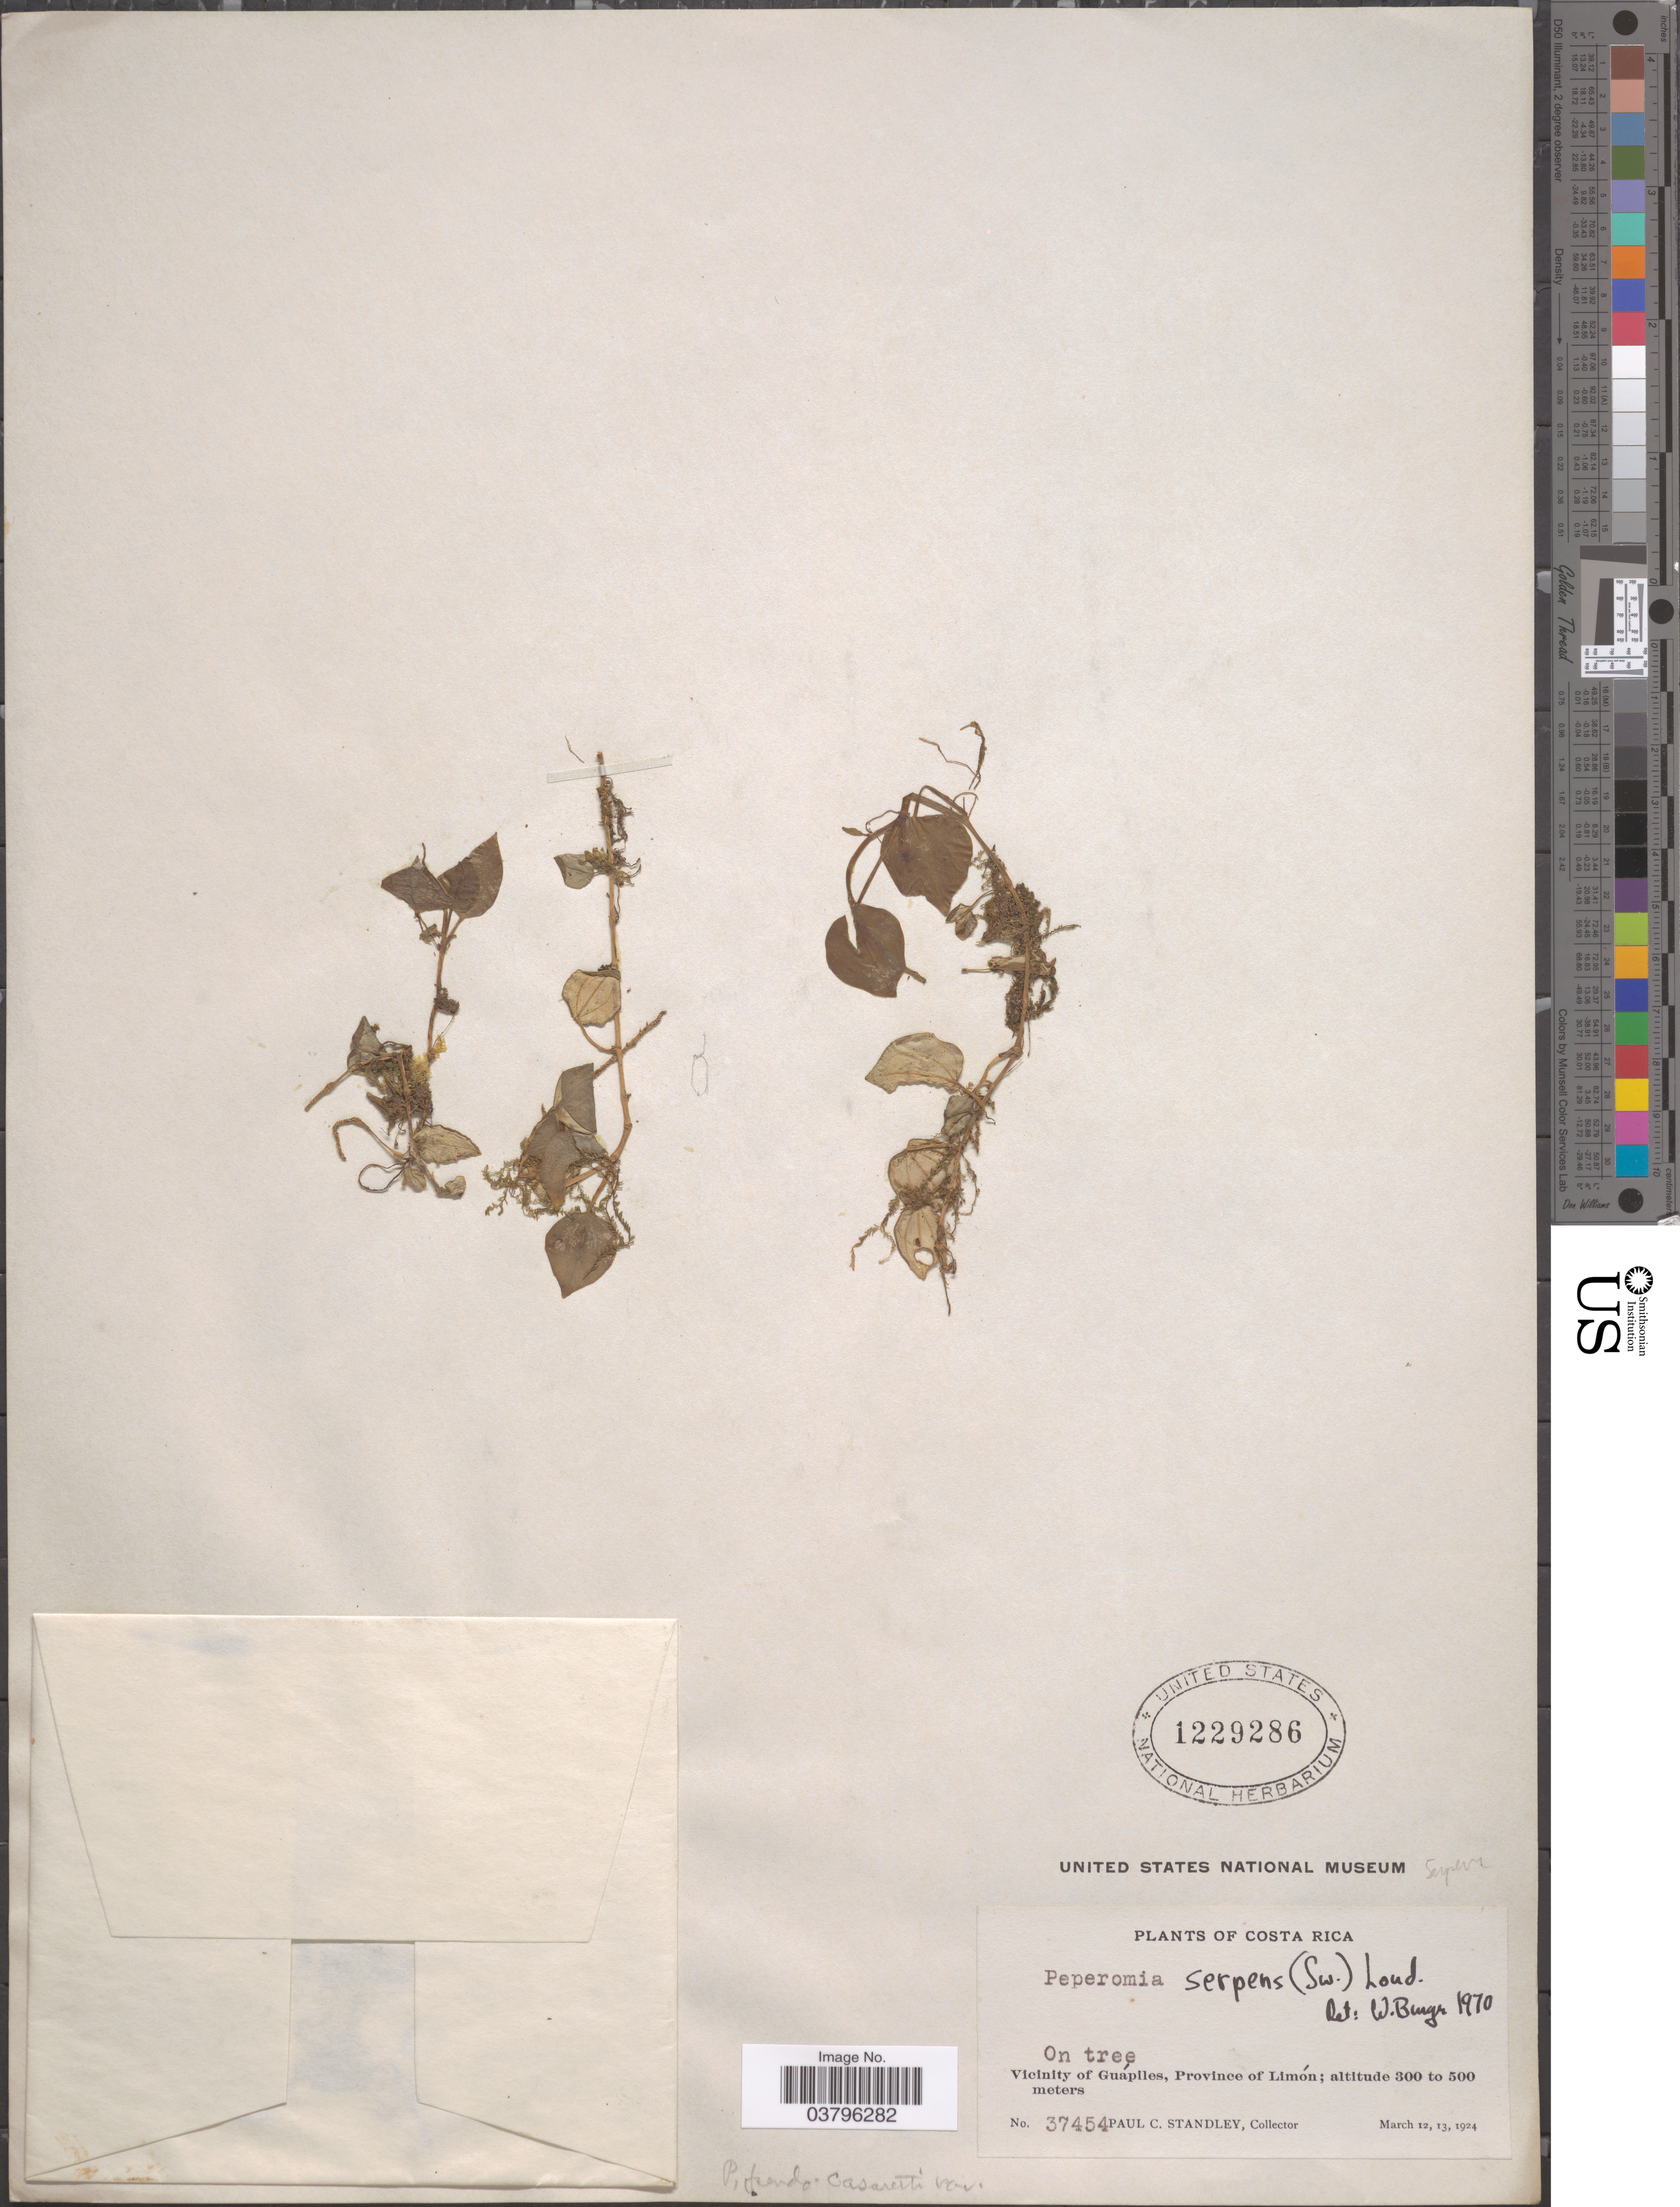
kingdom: Plantae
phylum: Tracheophyta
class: Magnoliopsida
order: Piperales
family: Piperaceae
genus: Peperomia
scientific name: Peperomia serpens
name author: (Sw.) Loudon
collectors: P. C. Standley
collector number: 37454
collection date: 1924-03-12/1924-03-13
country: Costa Rica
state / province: Limón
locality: Vicinity of Guápiles.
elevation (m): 300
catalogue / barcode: US 1229286